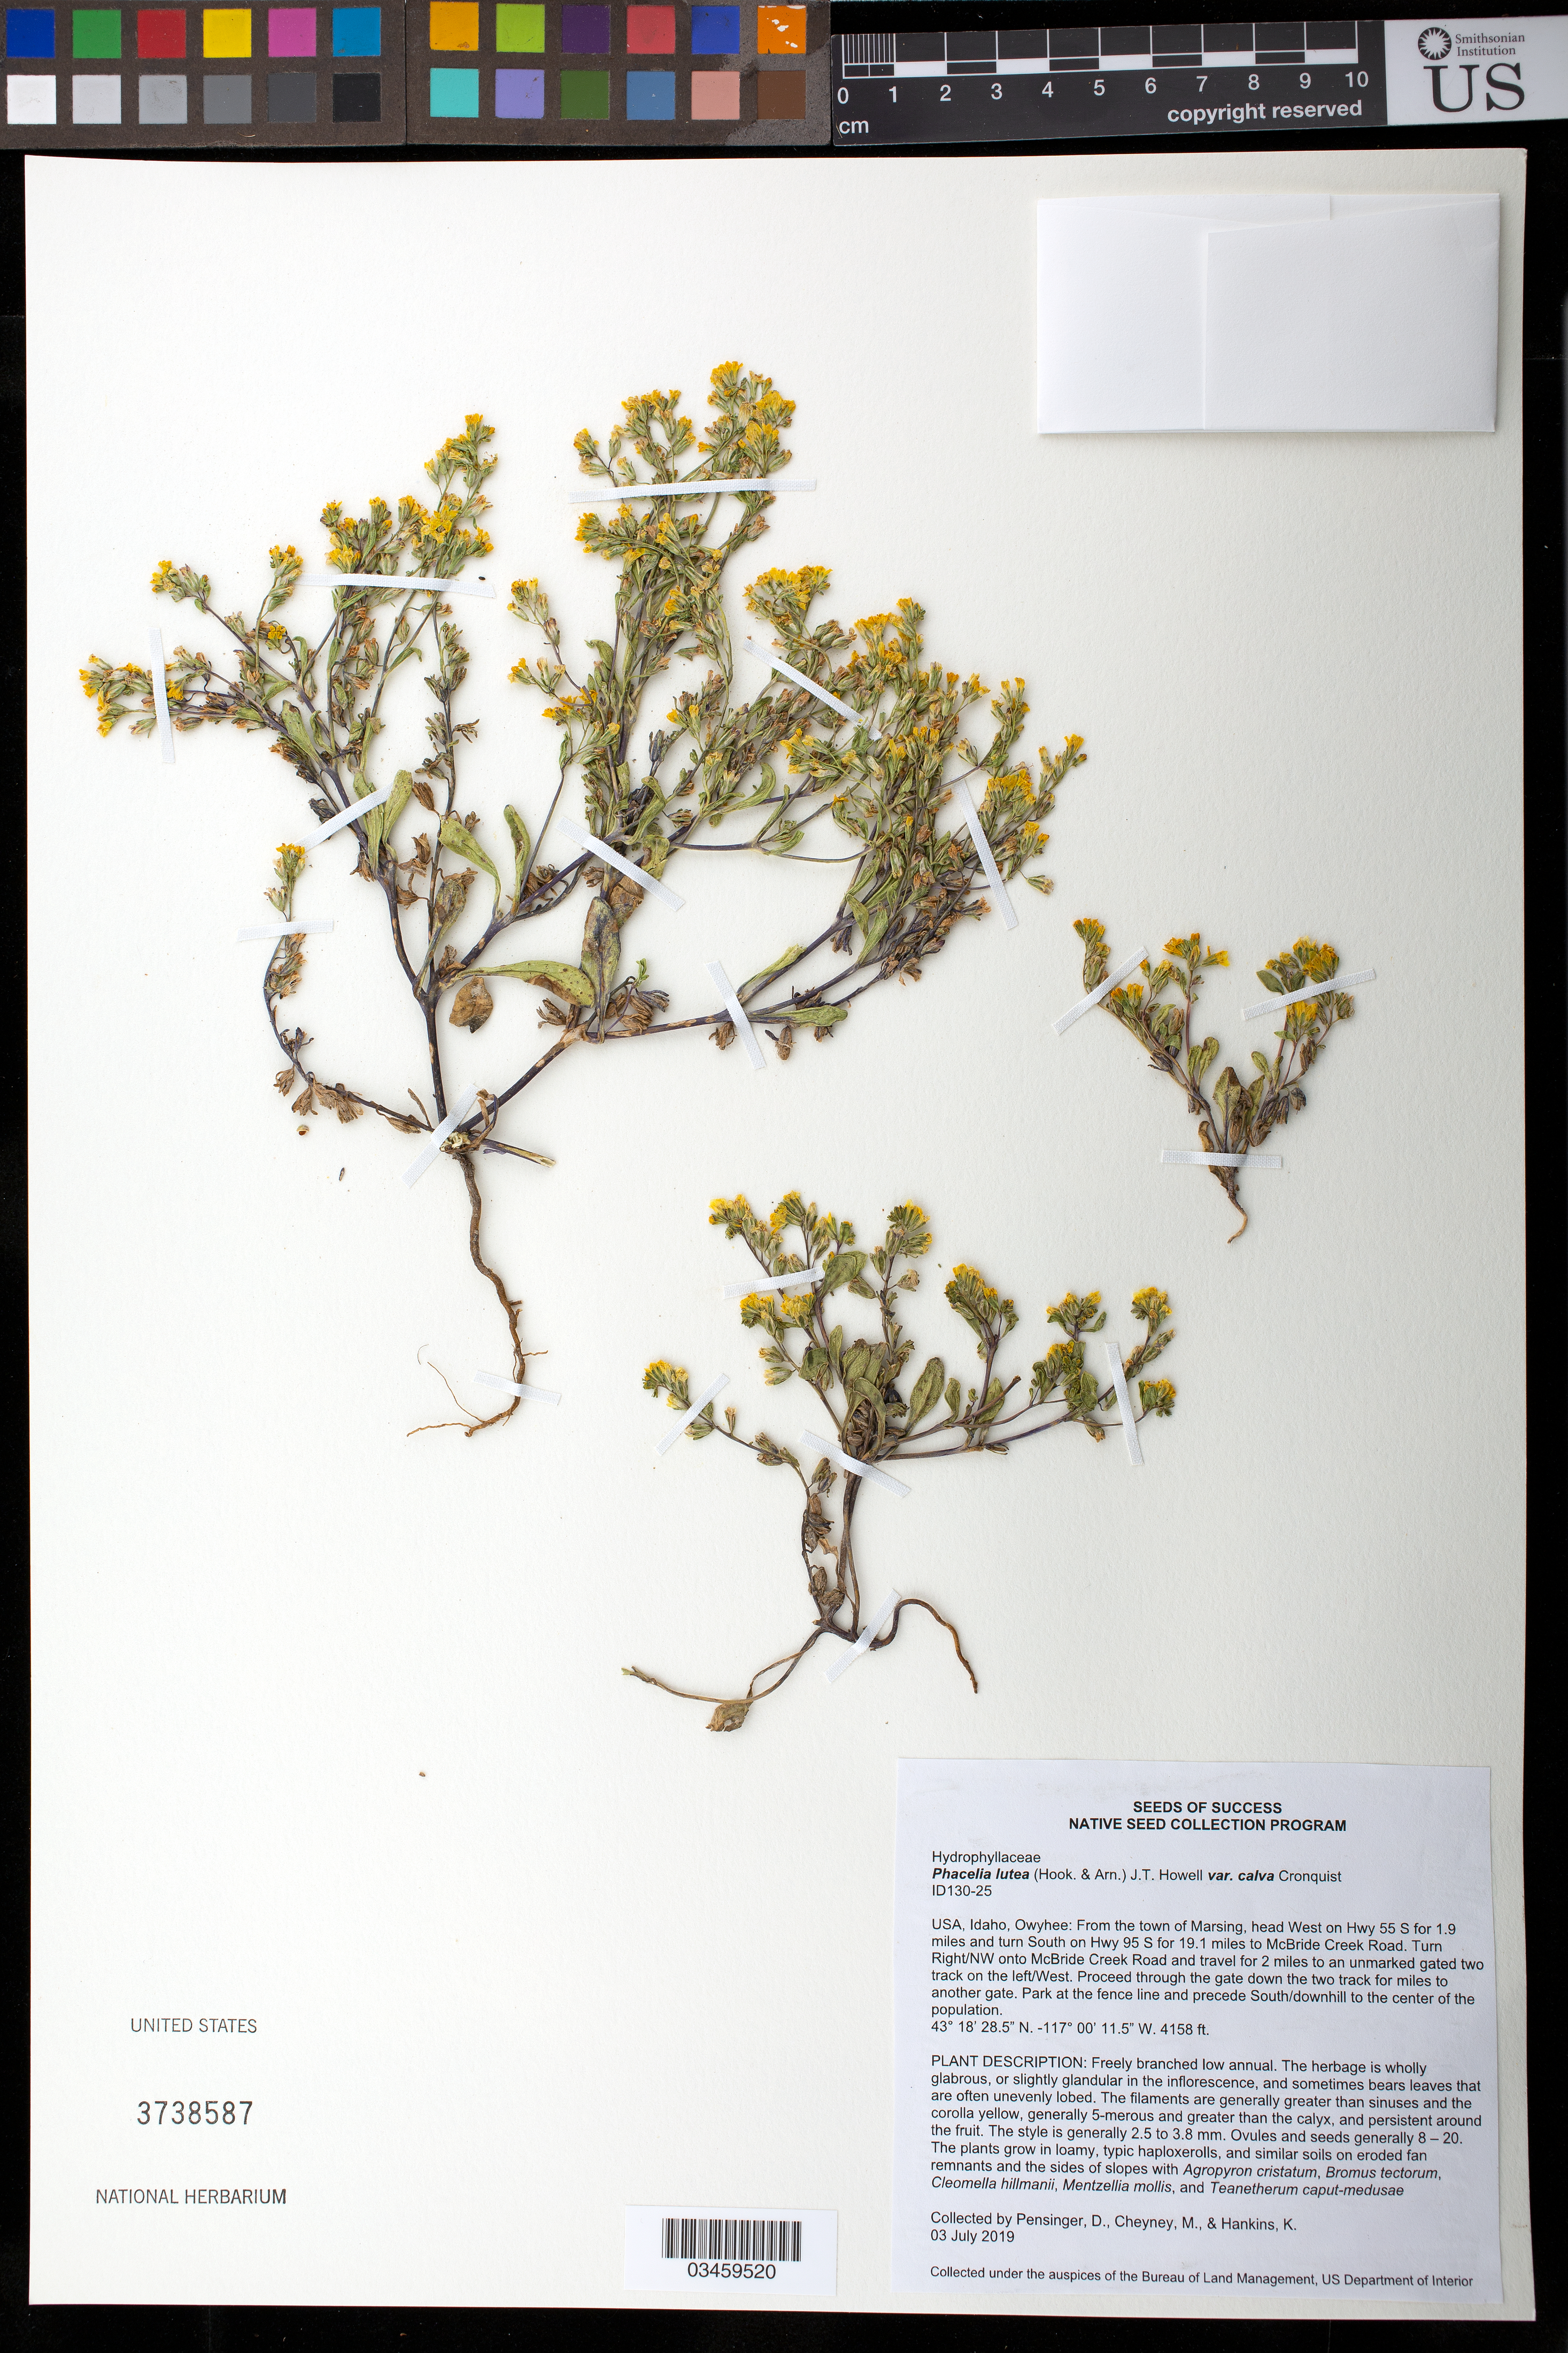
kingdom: Plantae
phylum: Tracheophyta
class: Magnoliopsida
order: Boraginales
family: Hydrophyllaceae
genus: Phacelia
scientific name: Phacelia lutea var. calva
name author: Cronq.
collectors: D. Pensinger, M. Cheyne & K. Hankins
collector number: ID130-25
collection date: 2019-07-03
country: United States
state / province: Idaho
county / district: Owyhee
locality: From the town of Marsing, head W on Hwy 55 for 1.9 mi and turn S on Hwy 95 S for 19.1 mi to McBride Creek Rd, turn right/NW onto McBride Creek Rd and travel for 2 mi.to gated two track on the W, proceed for miles to another gate, then S to the population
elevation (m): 1267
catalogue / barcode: US 3738587